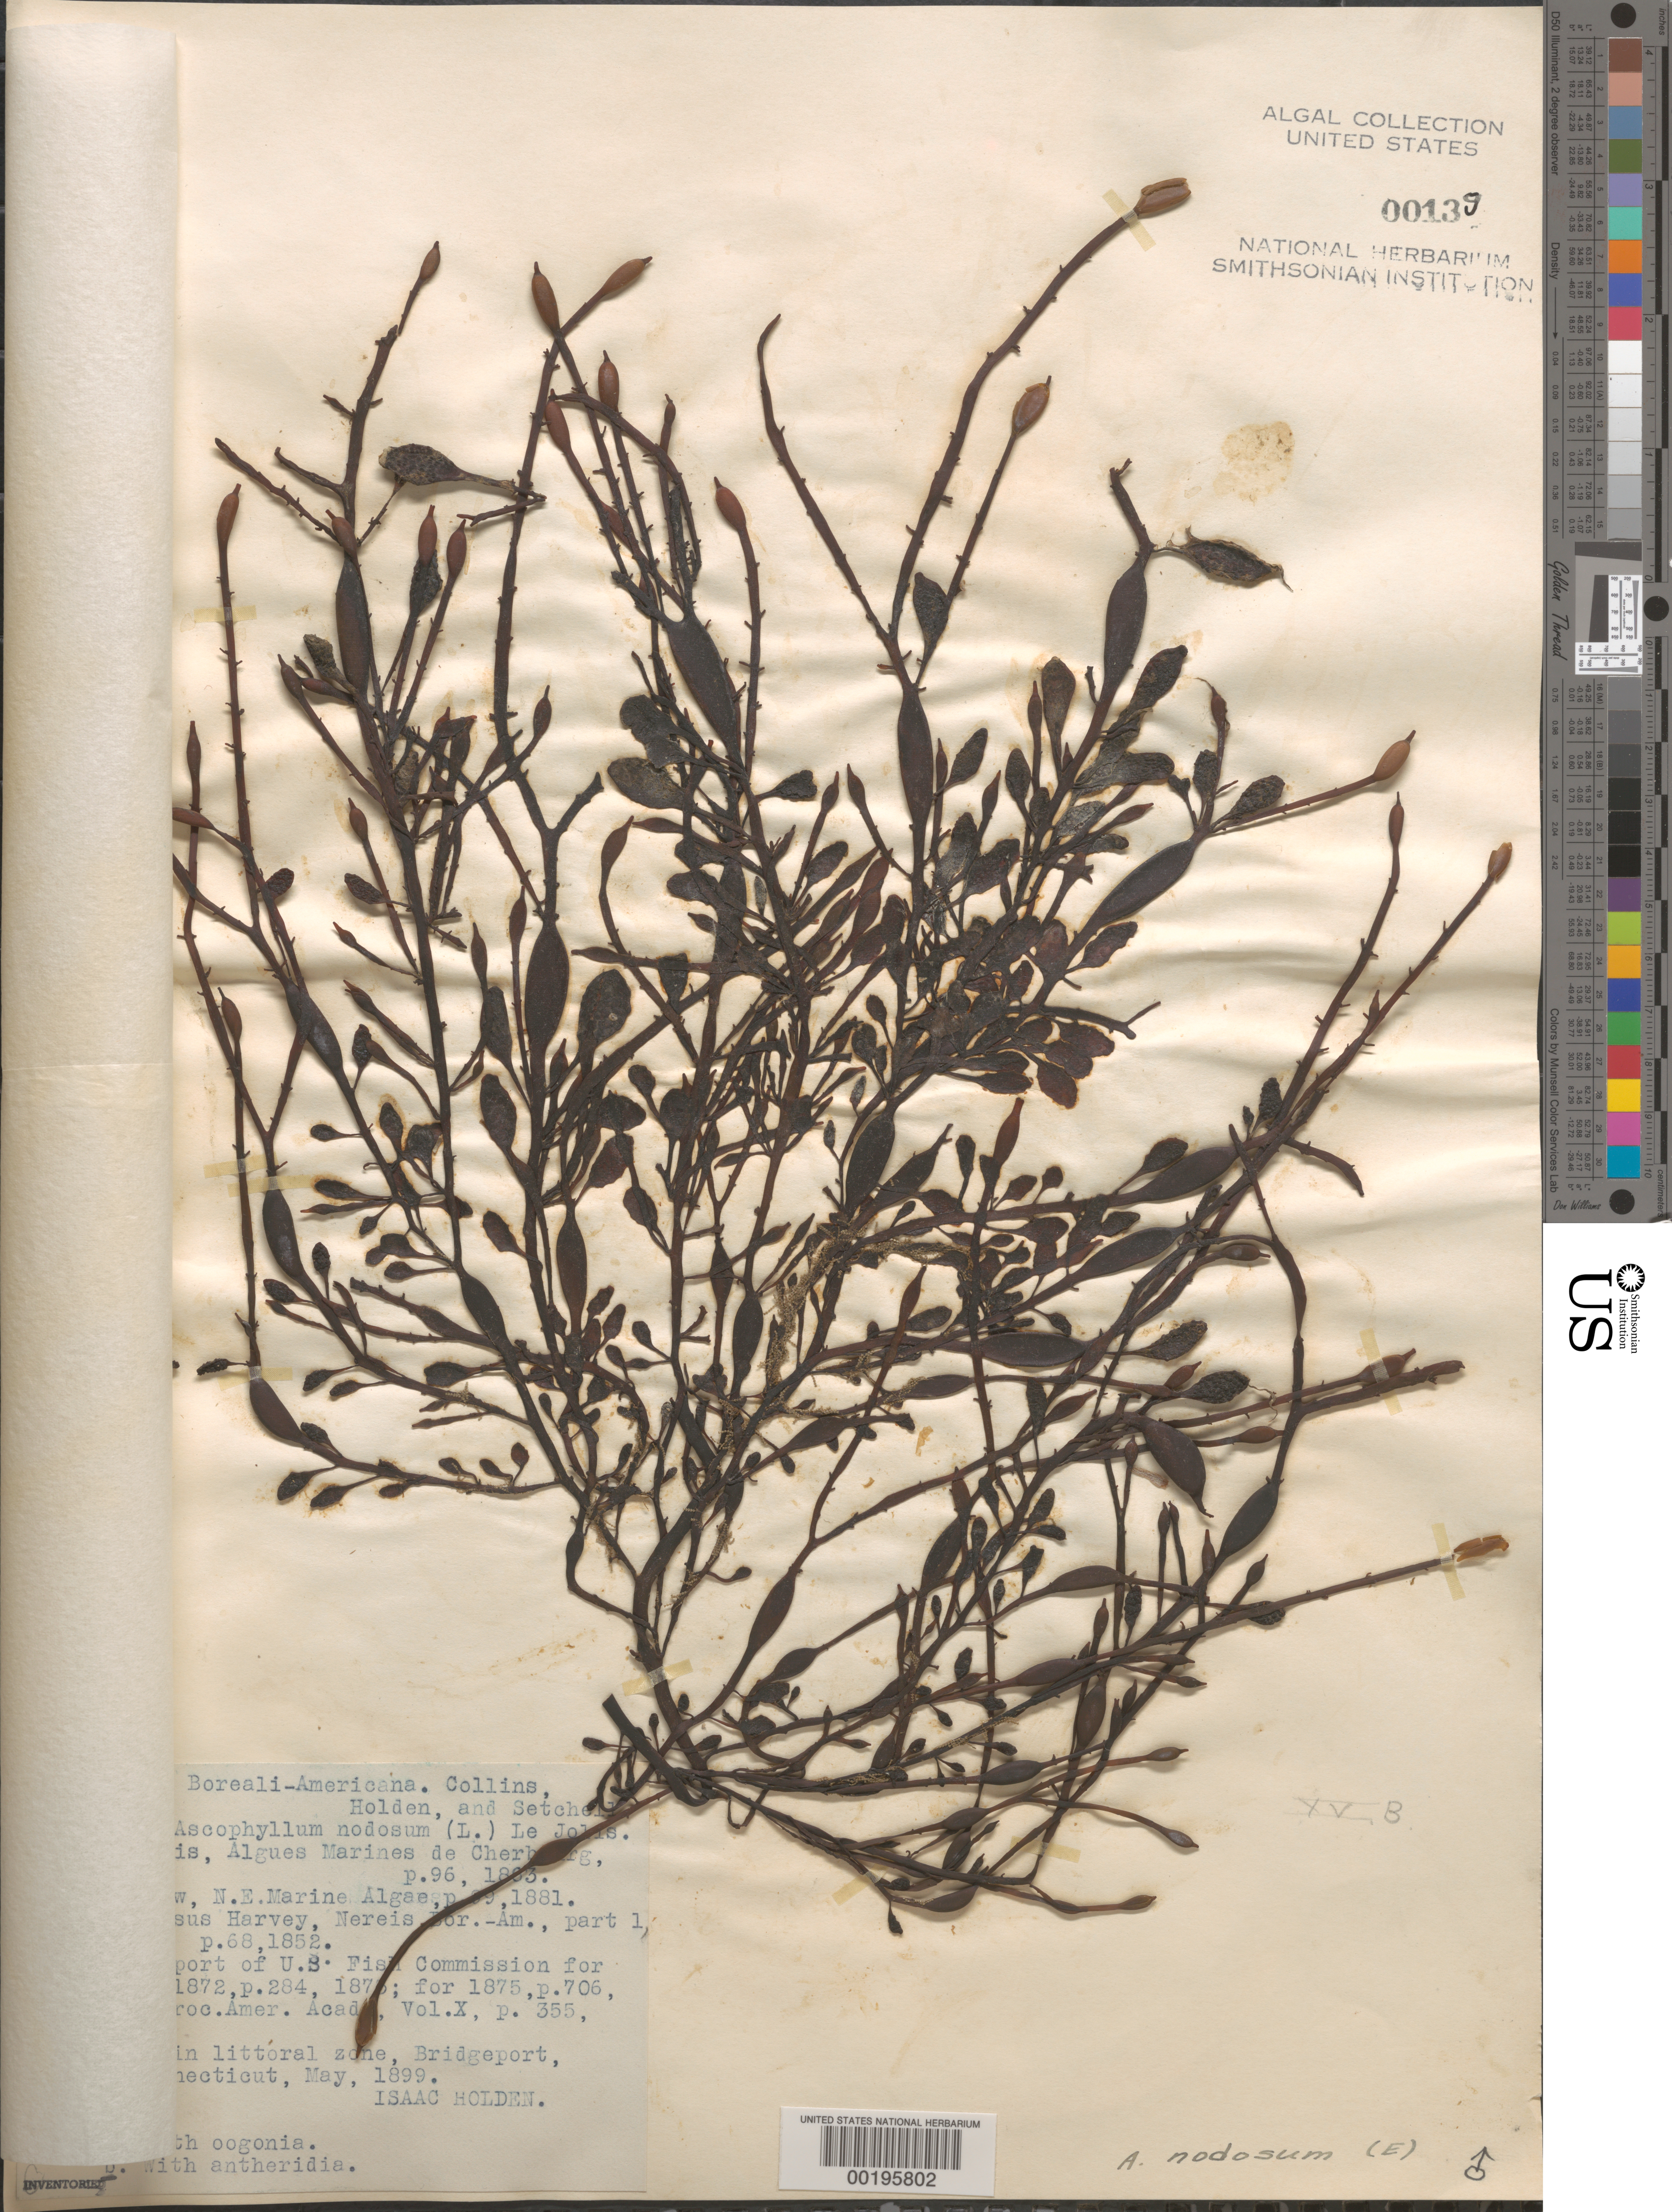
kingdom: Chromista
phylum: Ochrophyta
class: Phaeophyceae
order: Fucales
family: Fucaceae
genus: Ascophyllum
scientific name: Ascophyllum nodosum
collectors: I. Holden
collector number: PB-A Xvb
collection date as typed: May 1899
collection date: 1899-05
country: United States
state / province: Connecticut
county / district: Fairfield County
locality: Bridgeport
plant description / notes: Collins, Holden & Setchell, Phycotheca Boreali-Americana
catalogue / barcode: US 139